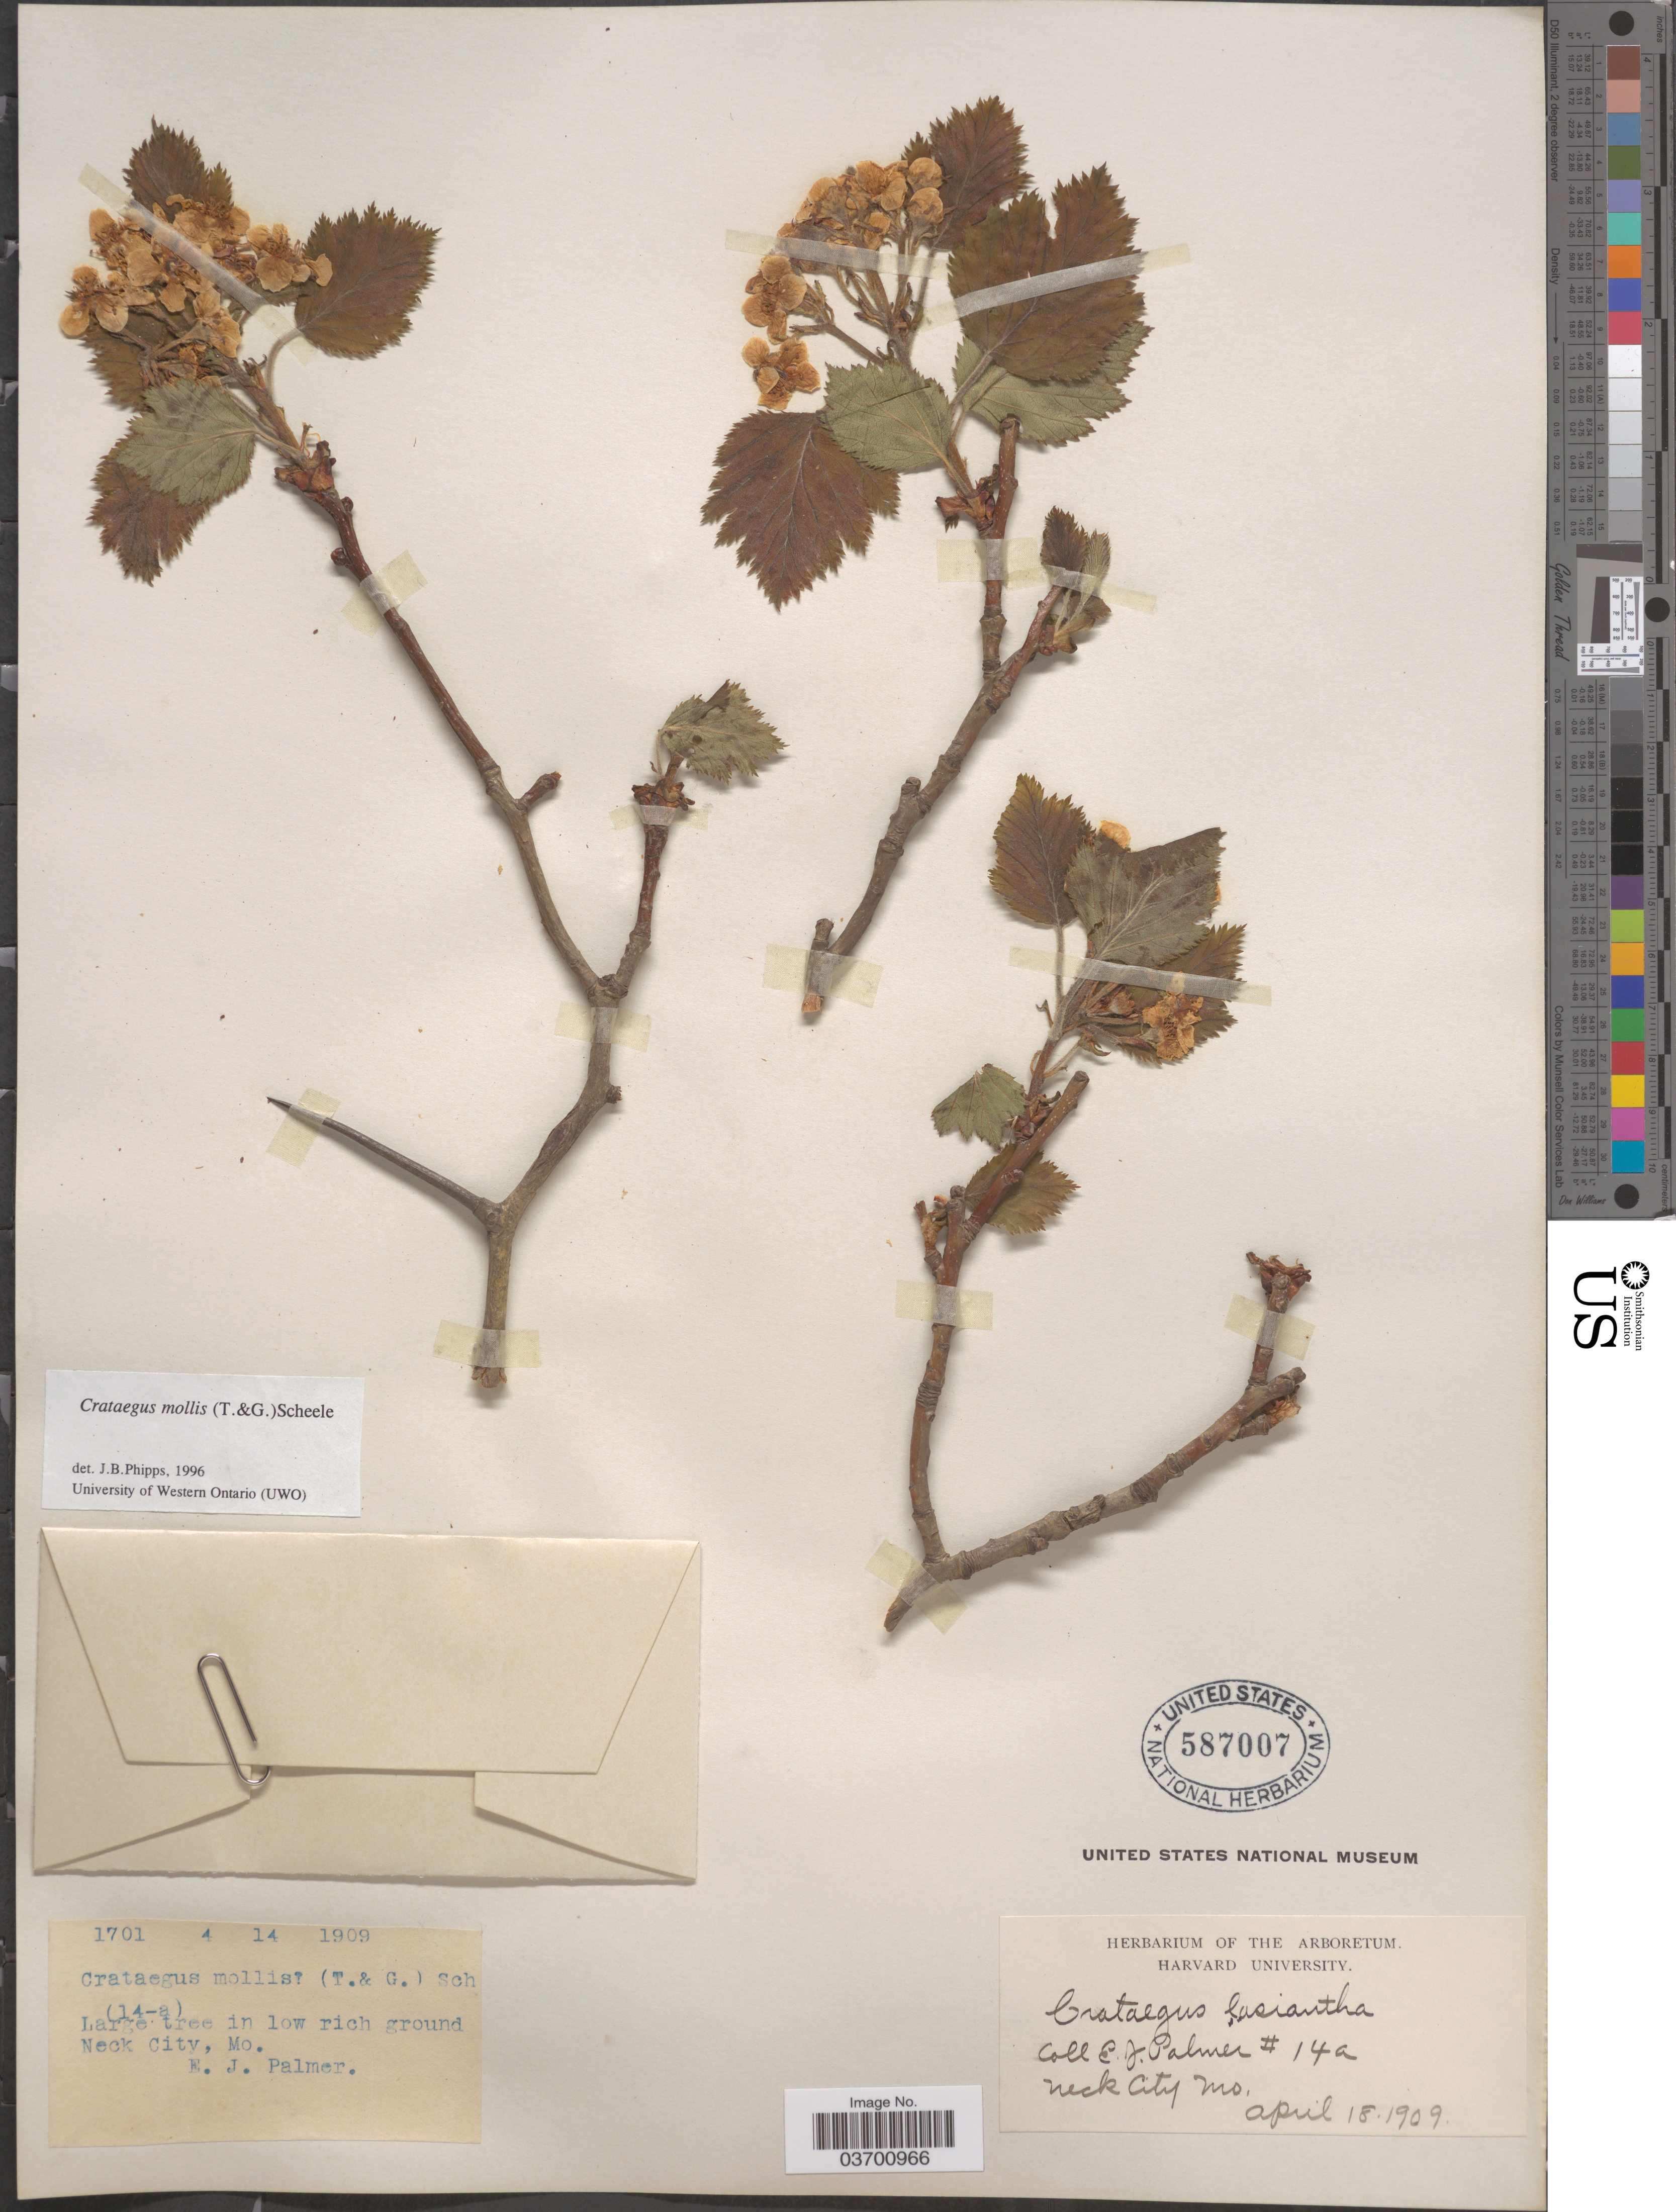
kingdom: Plantae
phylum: Tracheophyta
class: Magnoliopsida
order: Rosales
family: Rosaceae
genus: Crataegus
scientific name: Crataegus mollis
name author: (Torr. & A. Gray) Scheele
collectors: E. J. Palmer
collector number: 14a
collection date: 1909-04-18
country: United States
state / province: Missouri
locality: Neck City.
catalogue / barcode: US 587007